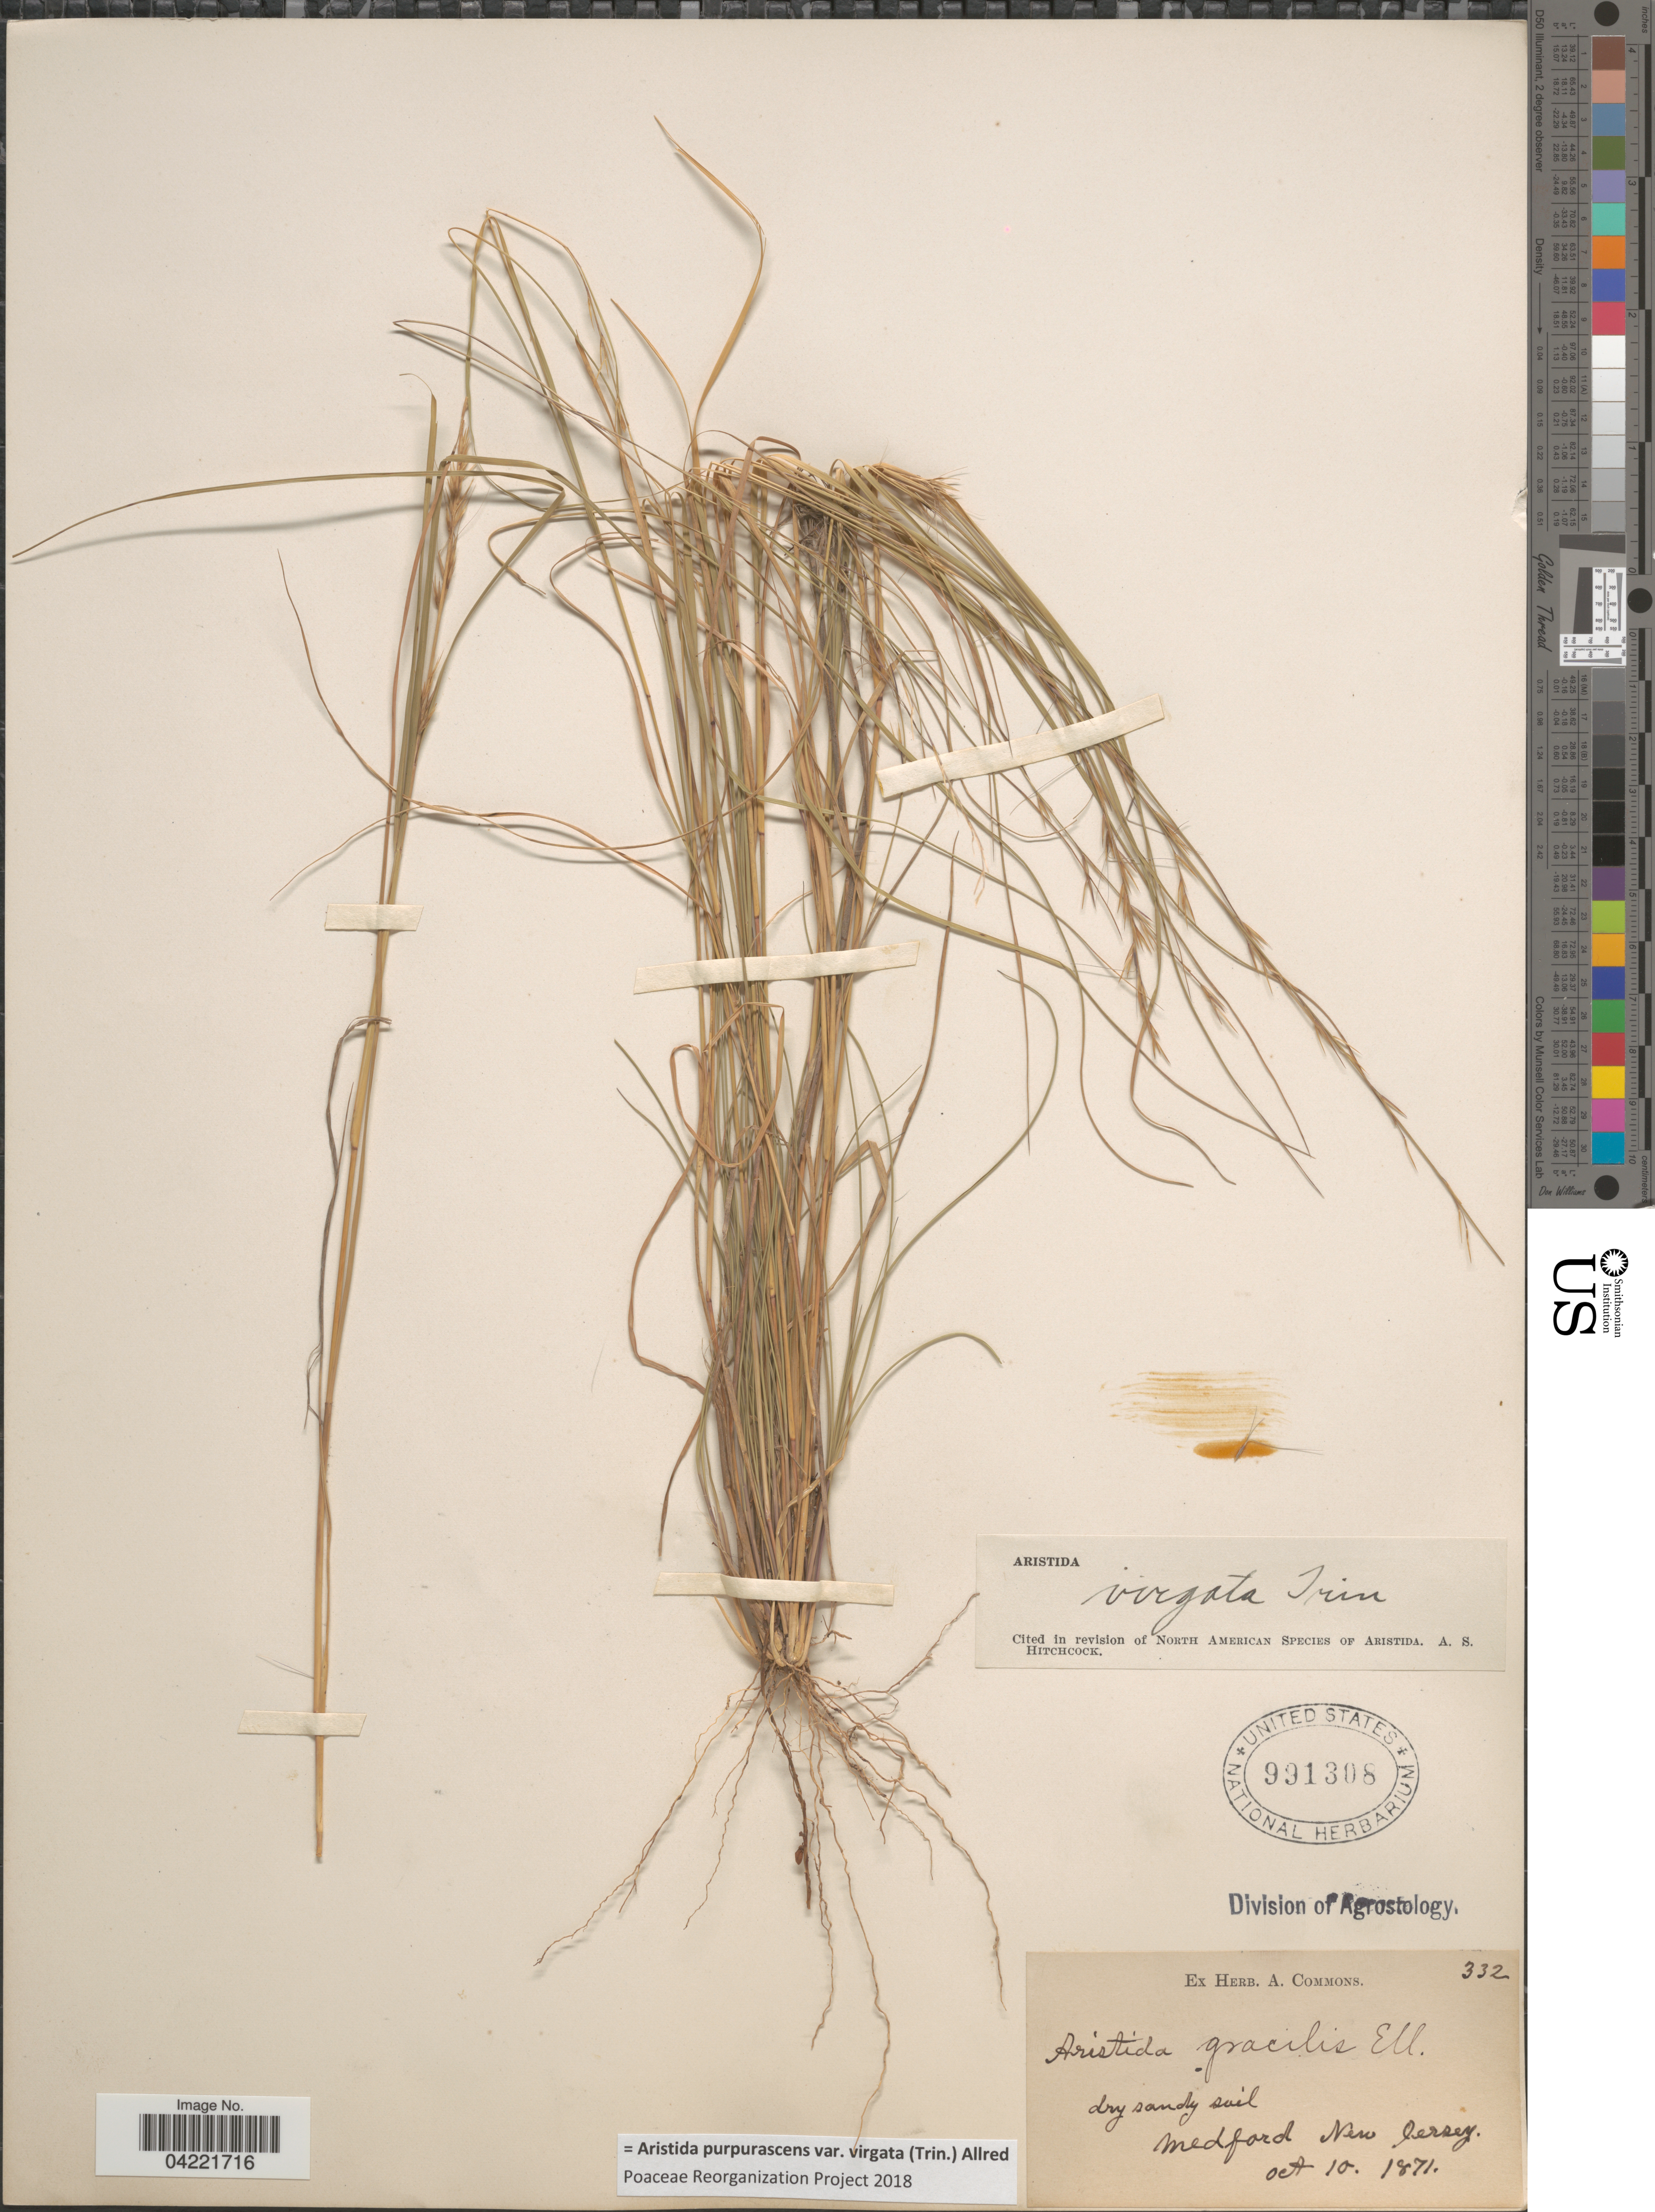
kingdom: Plantae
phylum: Tracheophyta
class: Liliopsida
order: Poales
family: Poaceae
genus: Aristida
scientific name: Aristida purpurascens var. virgata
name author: (Trin.) Allred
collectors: ex herb. A. Commons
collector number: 332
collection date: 1871-10-10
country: United States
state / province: New Jersey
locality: Medford.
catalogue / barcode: US 991308